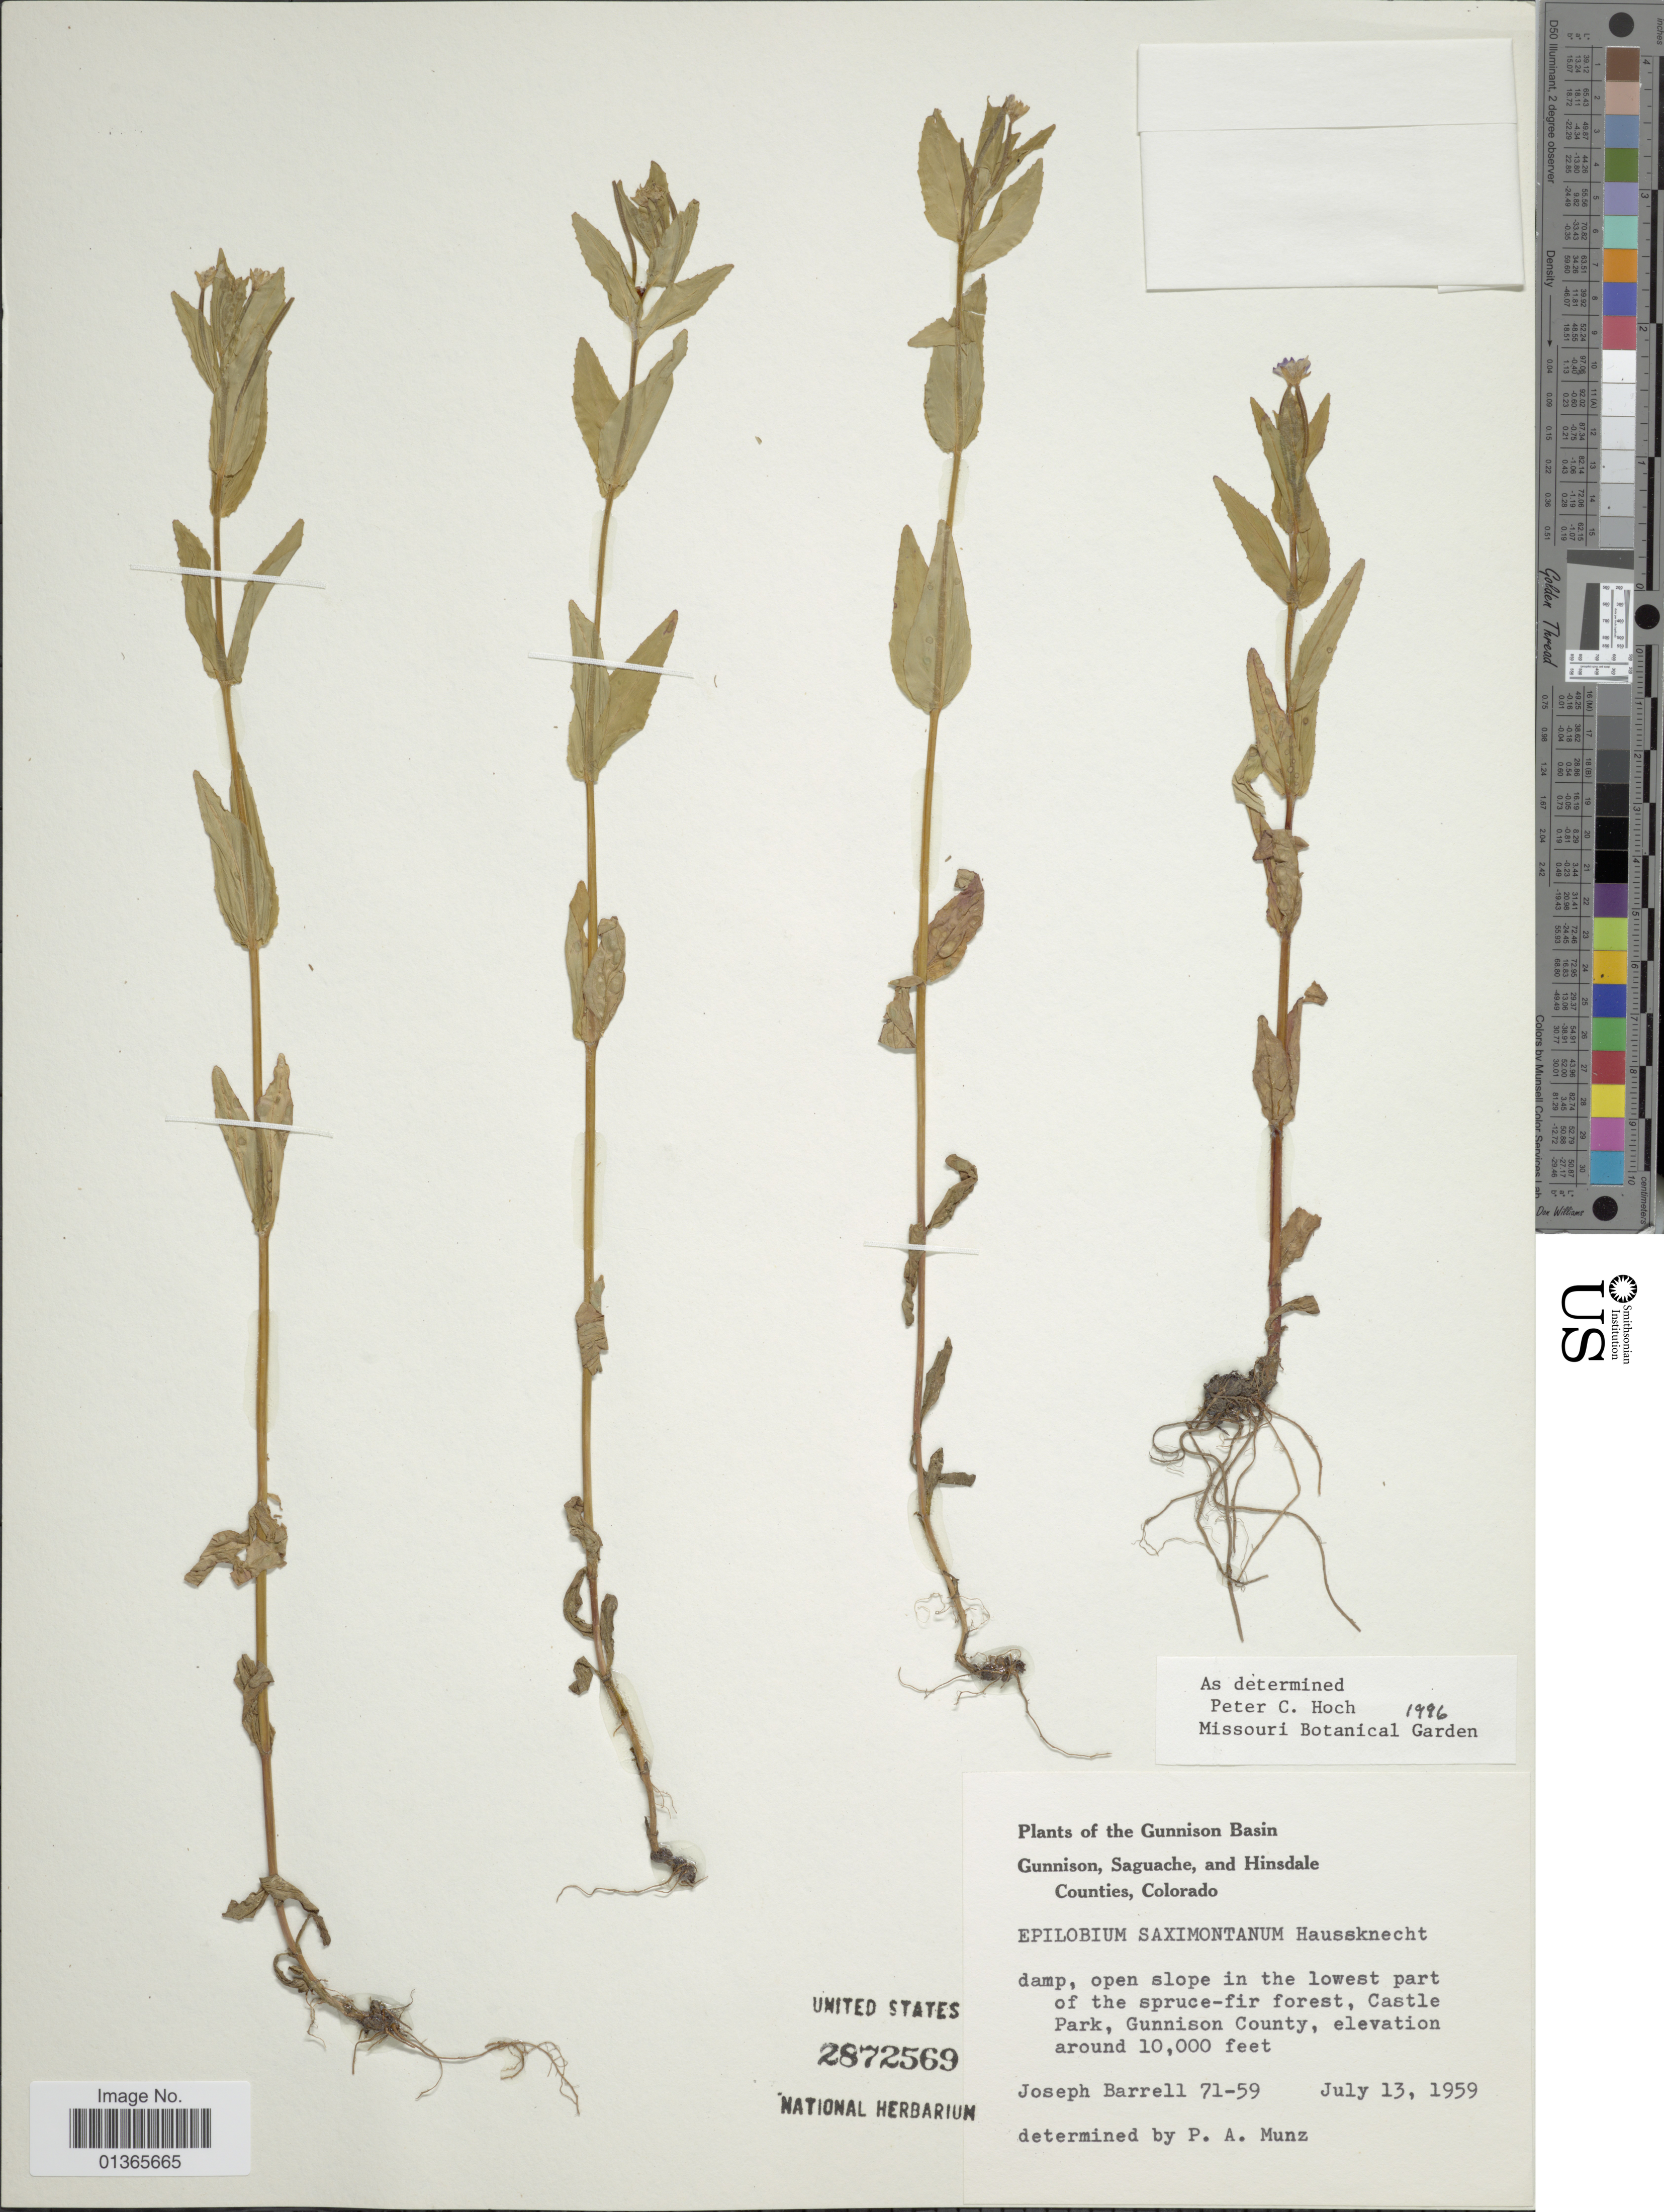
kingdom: Plantae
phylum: Tracheophyta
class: Magnoliopsida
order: Myrtales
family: Onagraceae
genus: Epilobium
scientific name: Epilobium saximontanum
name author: Hausskn.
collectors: J. Barrell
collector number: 71-59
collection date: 1959-07-13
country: United States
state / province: Colorado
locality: Gunnison, Saguache, and Hisndale Counties. Damp, open slope in the lowest part of the spruce-fir forest, Castle Park.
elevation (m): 3048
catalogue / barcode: US 2872569